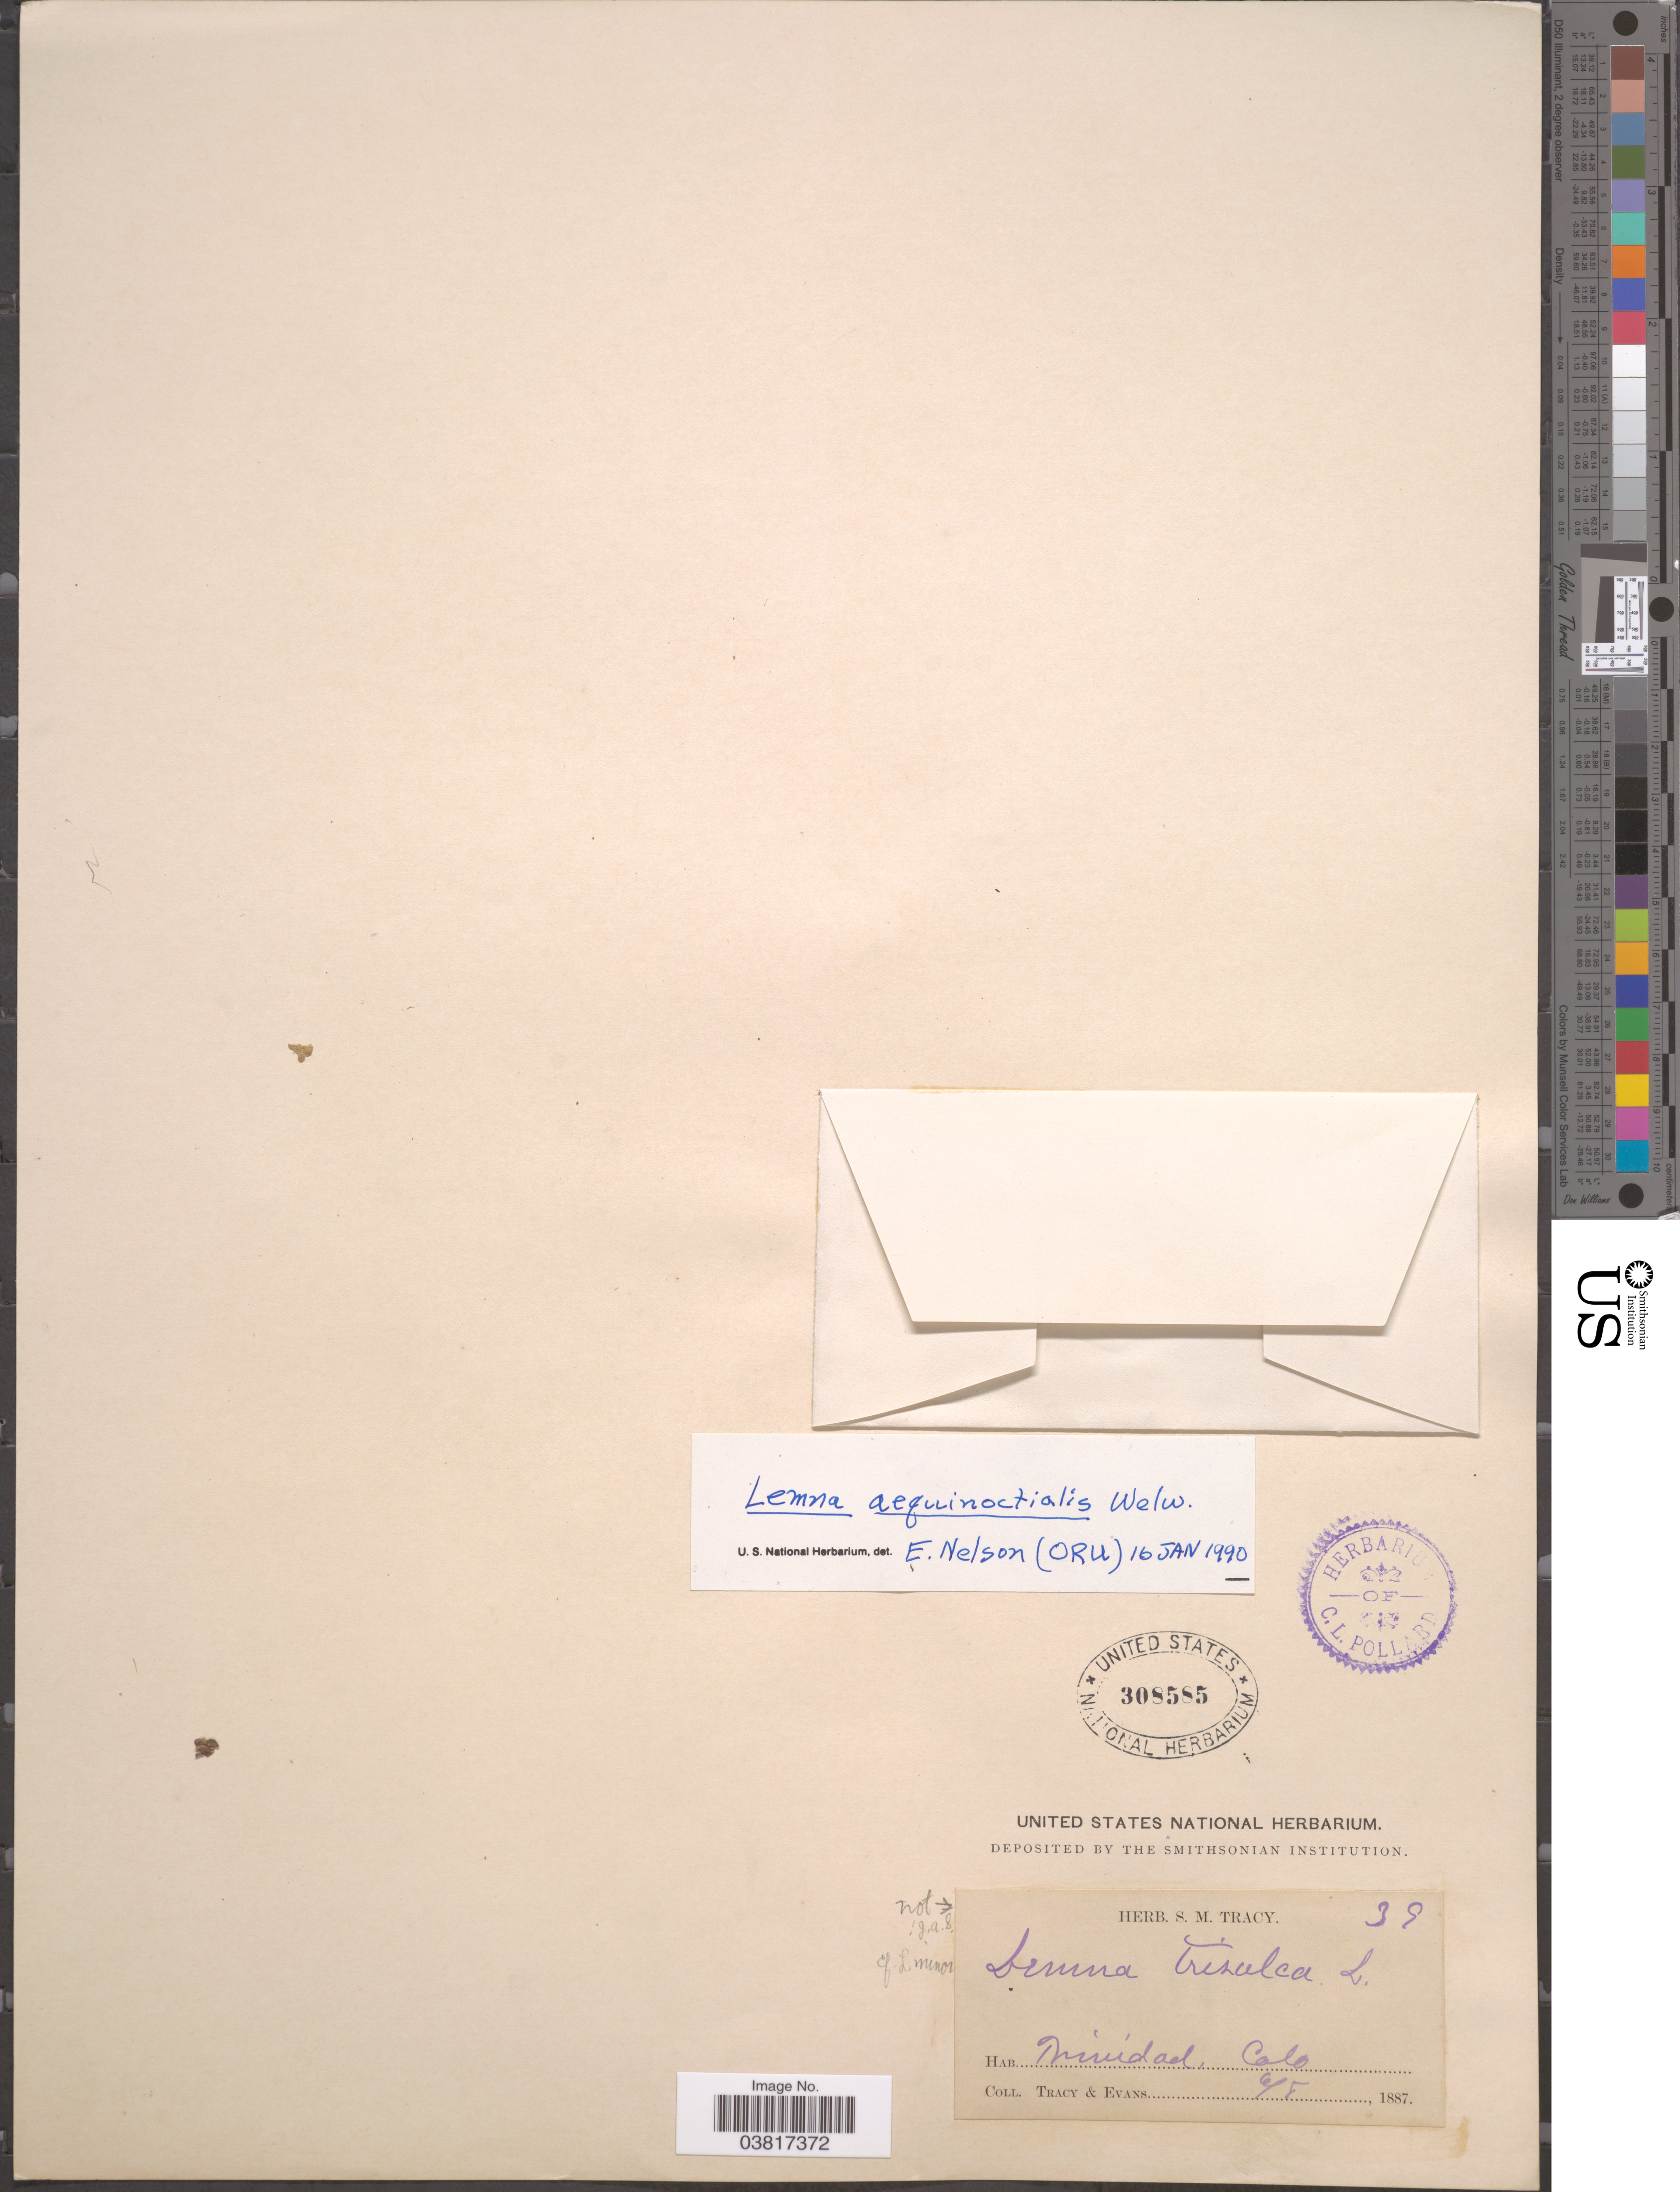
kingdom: Plantae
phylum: Tracheophyta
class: Liliopsida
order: Alismatales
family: Araceae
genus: Lemna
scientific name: Lemna minor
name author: L.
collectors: -. Tracy & -- Evans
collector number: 39?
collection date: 1887-08-06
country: United States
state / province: Colorado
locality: Trinidad.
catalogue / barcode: US 308585